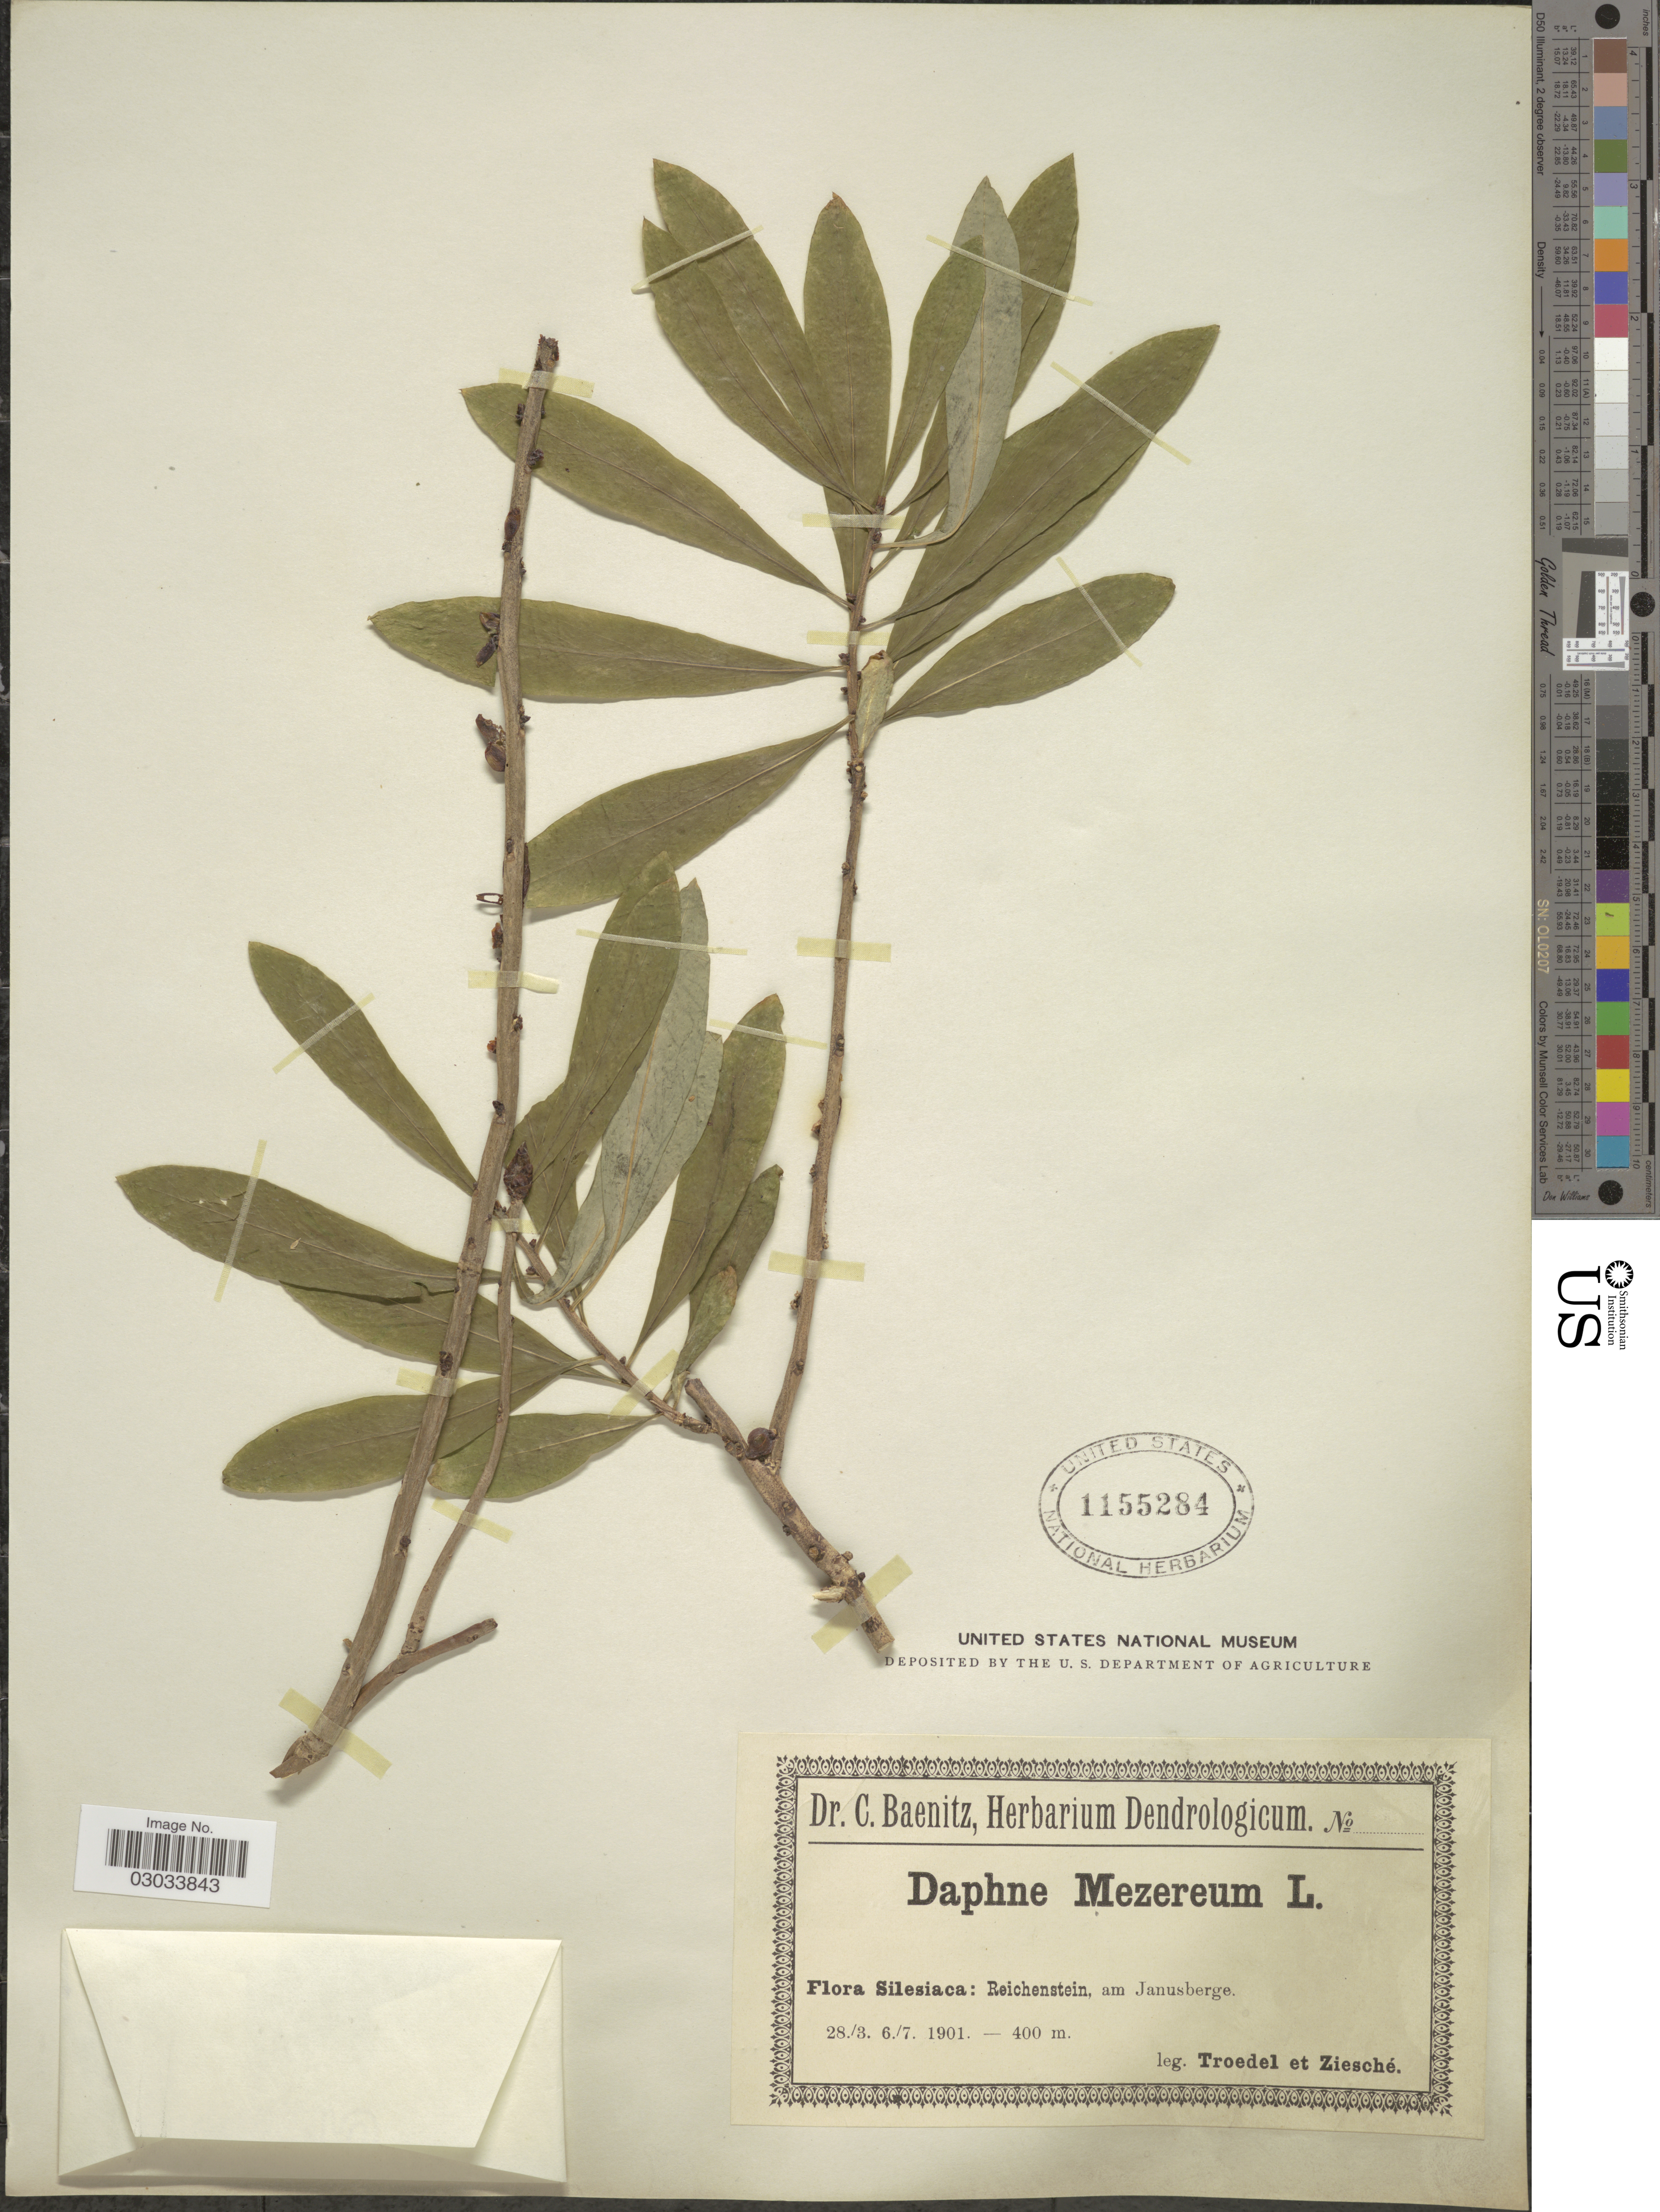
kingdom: Plantae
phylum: Tracheophyta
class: Magnoliopsida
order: Malvales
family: Thymelaeaceae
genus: Daphne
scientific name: Daphne mezereum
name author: L.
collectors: -. Troedel & Ziesché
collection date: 1901-03-28/1901-07-06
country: Poland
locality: Silesiaca: Reichenstein, am Janusberge.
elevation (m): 400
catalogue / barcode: US 1155284